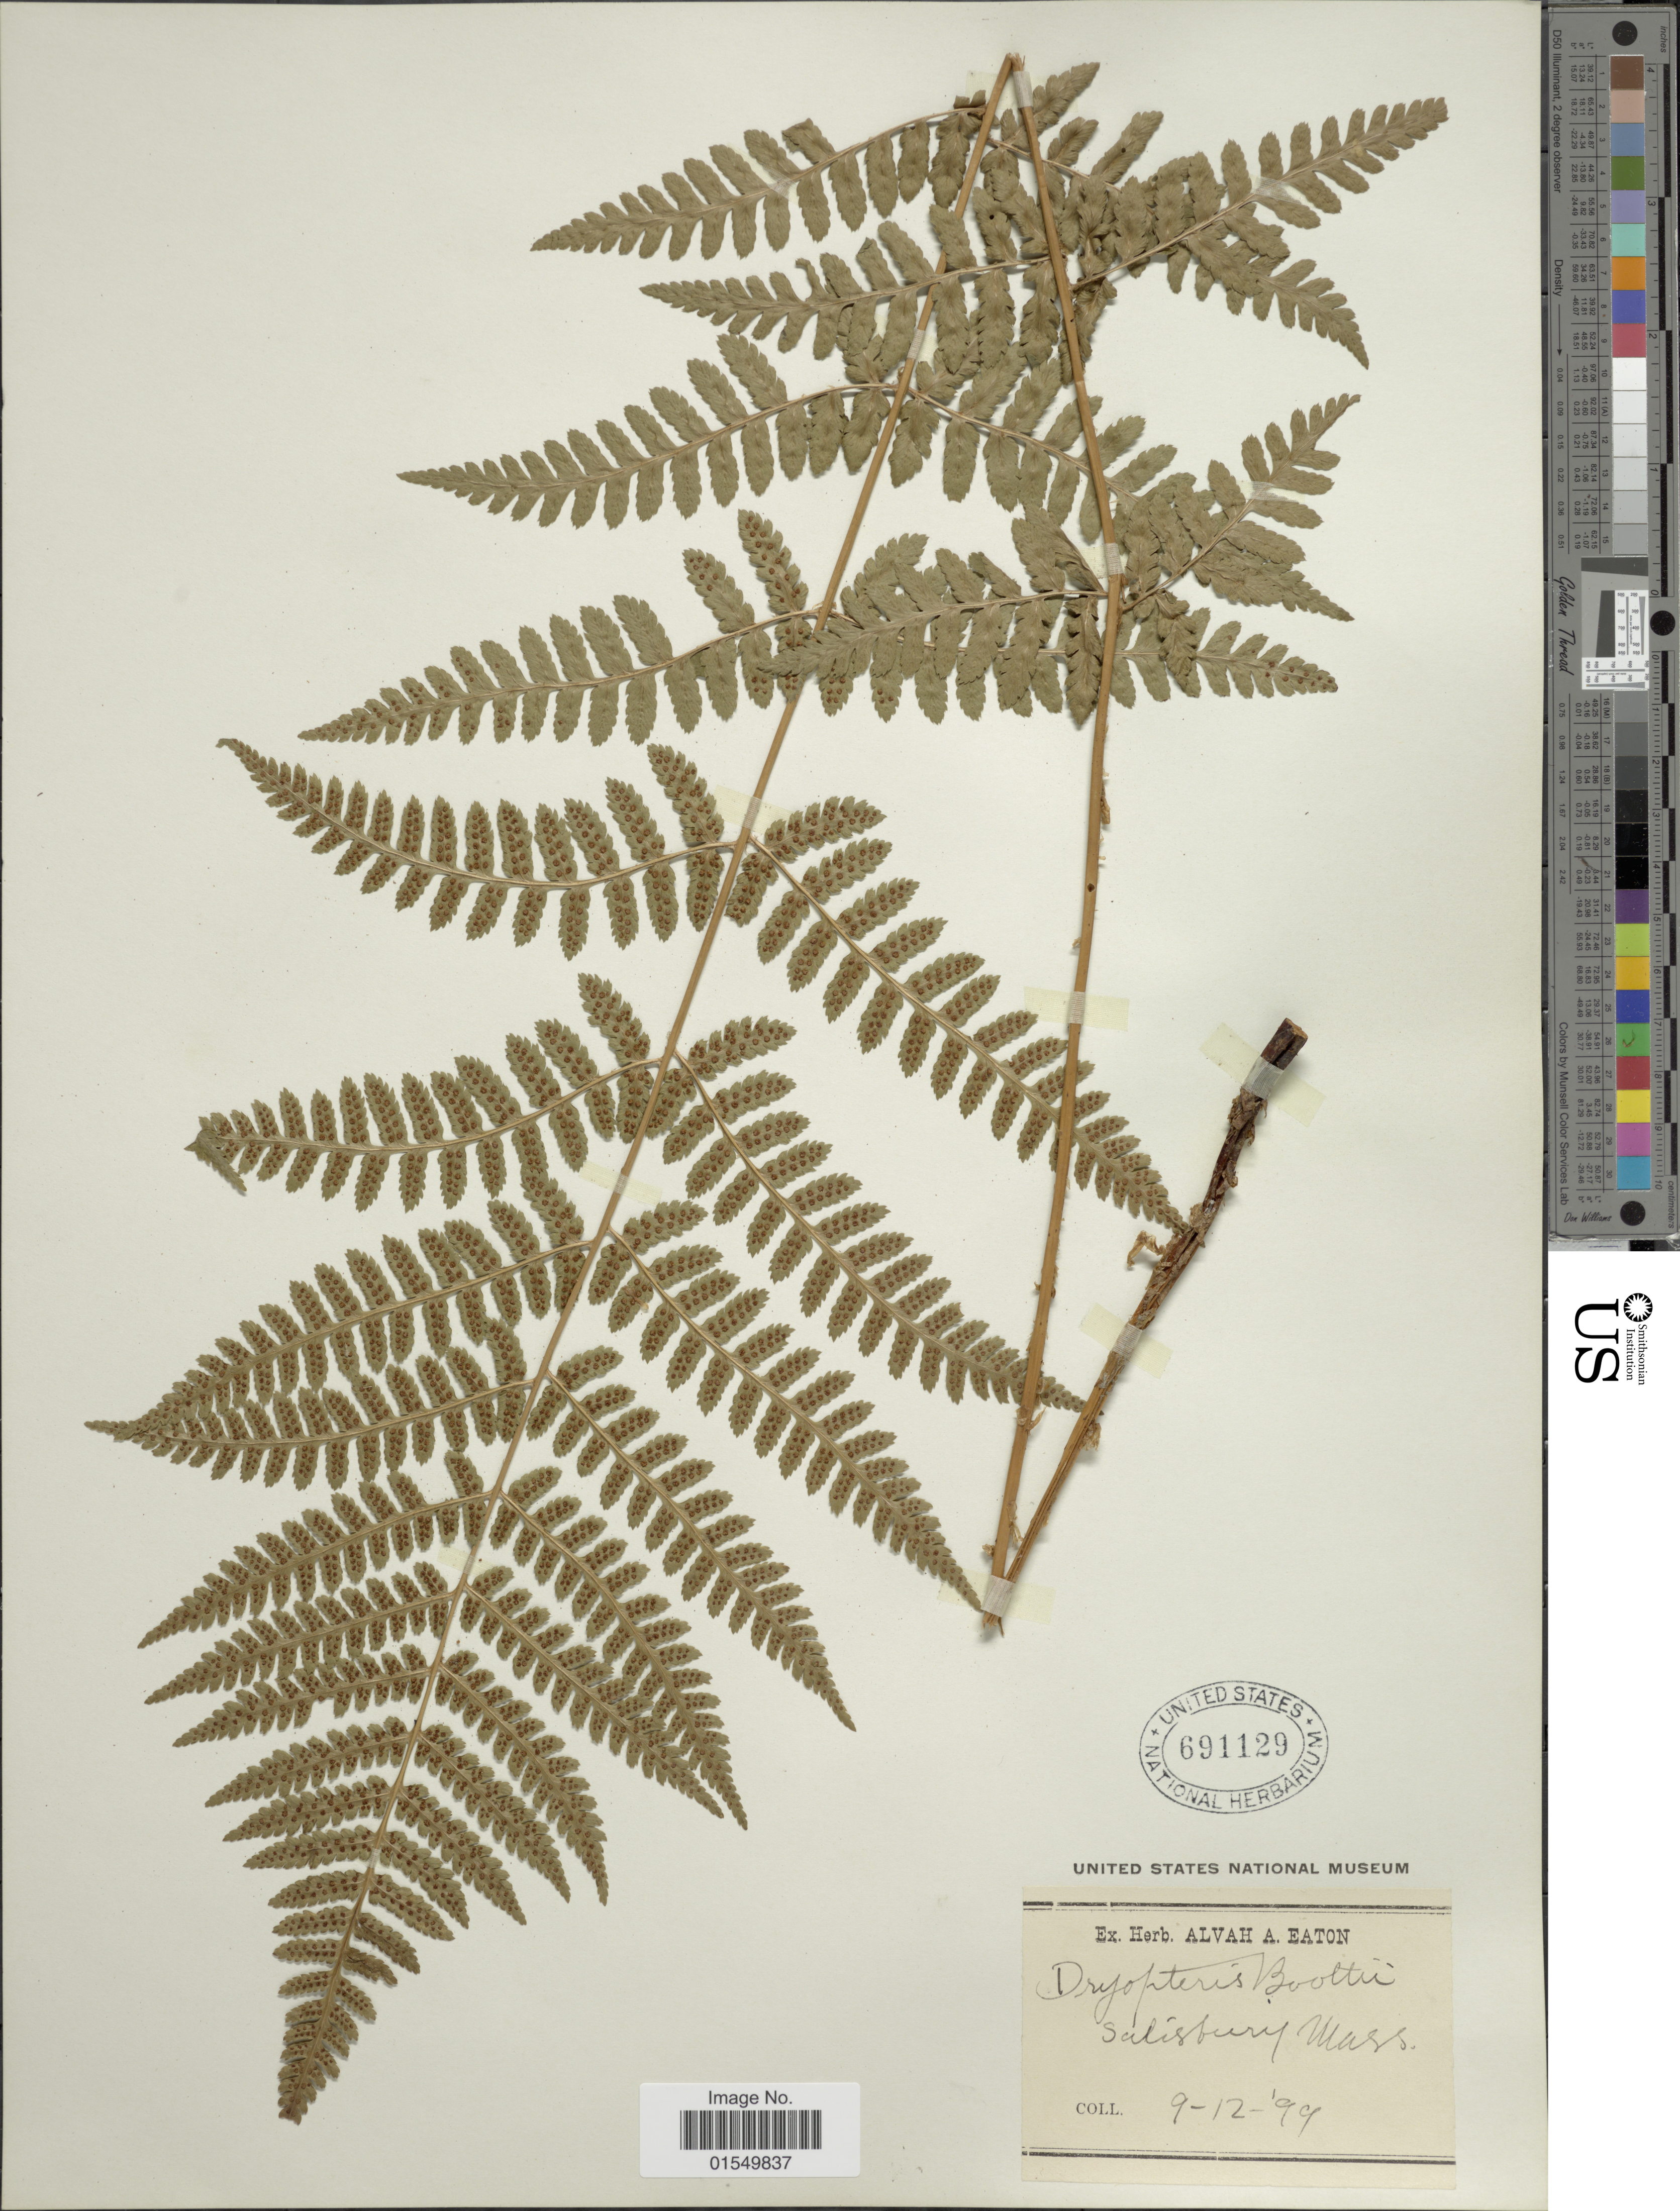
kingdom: Plantae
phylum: Tracheophyta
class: Polypodiopsida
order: Polypodiales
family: Dryopteridaceae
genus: Dryopteris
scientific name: Dryopteris x boottii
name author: Underw.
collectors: ex herb. Alvah A. Eaton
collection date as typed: Transcribed d/m/y: 12/9/99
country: United States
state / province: Massachusetts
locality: Salisbury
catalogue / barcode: US 691129